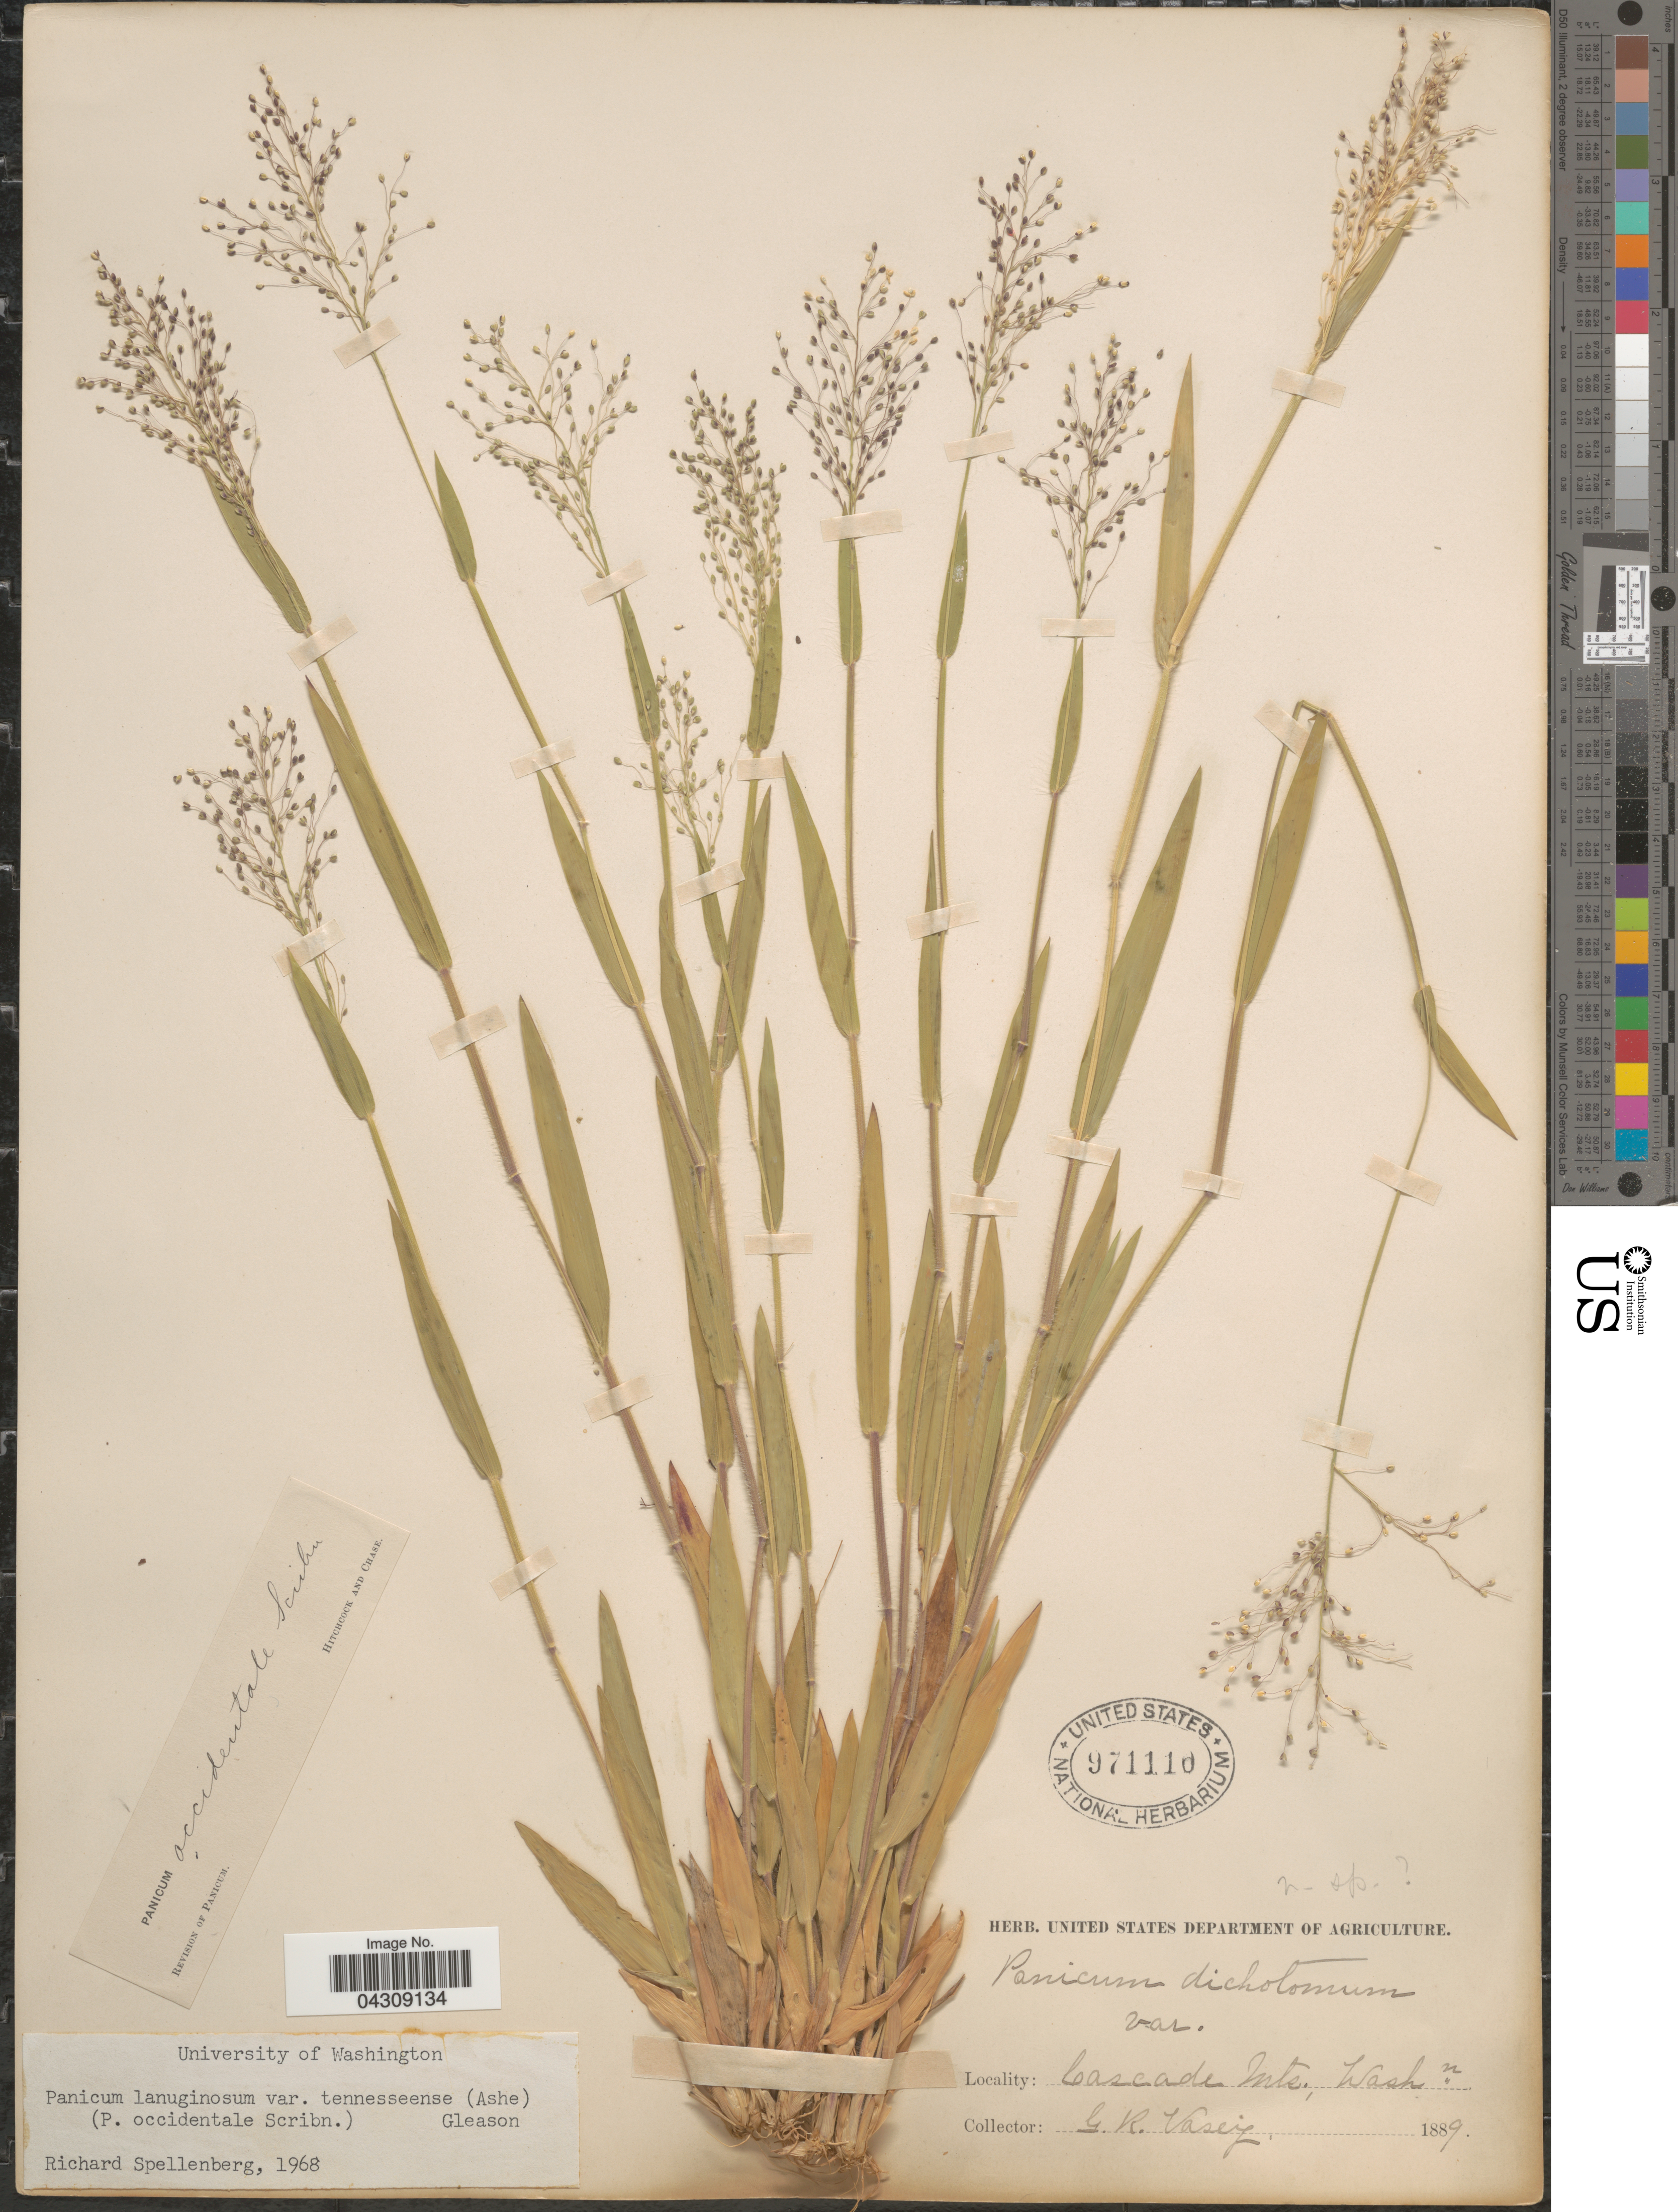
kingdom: Plantae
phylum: Tracheophyta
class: Liliopsida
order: Poales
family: Poaceae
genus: Dichanthelium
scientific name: Dichanthelium acuminatum var. acuminatum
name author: (Sw.) Gould & C.A. Clark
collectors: G. R. Vasey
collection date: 1889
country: United States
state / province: Washington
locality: Cascade Mts.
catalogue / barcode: US 971110